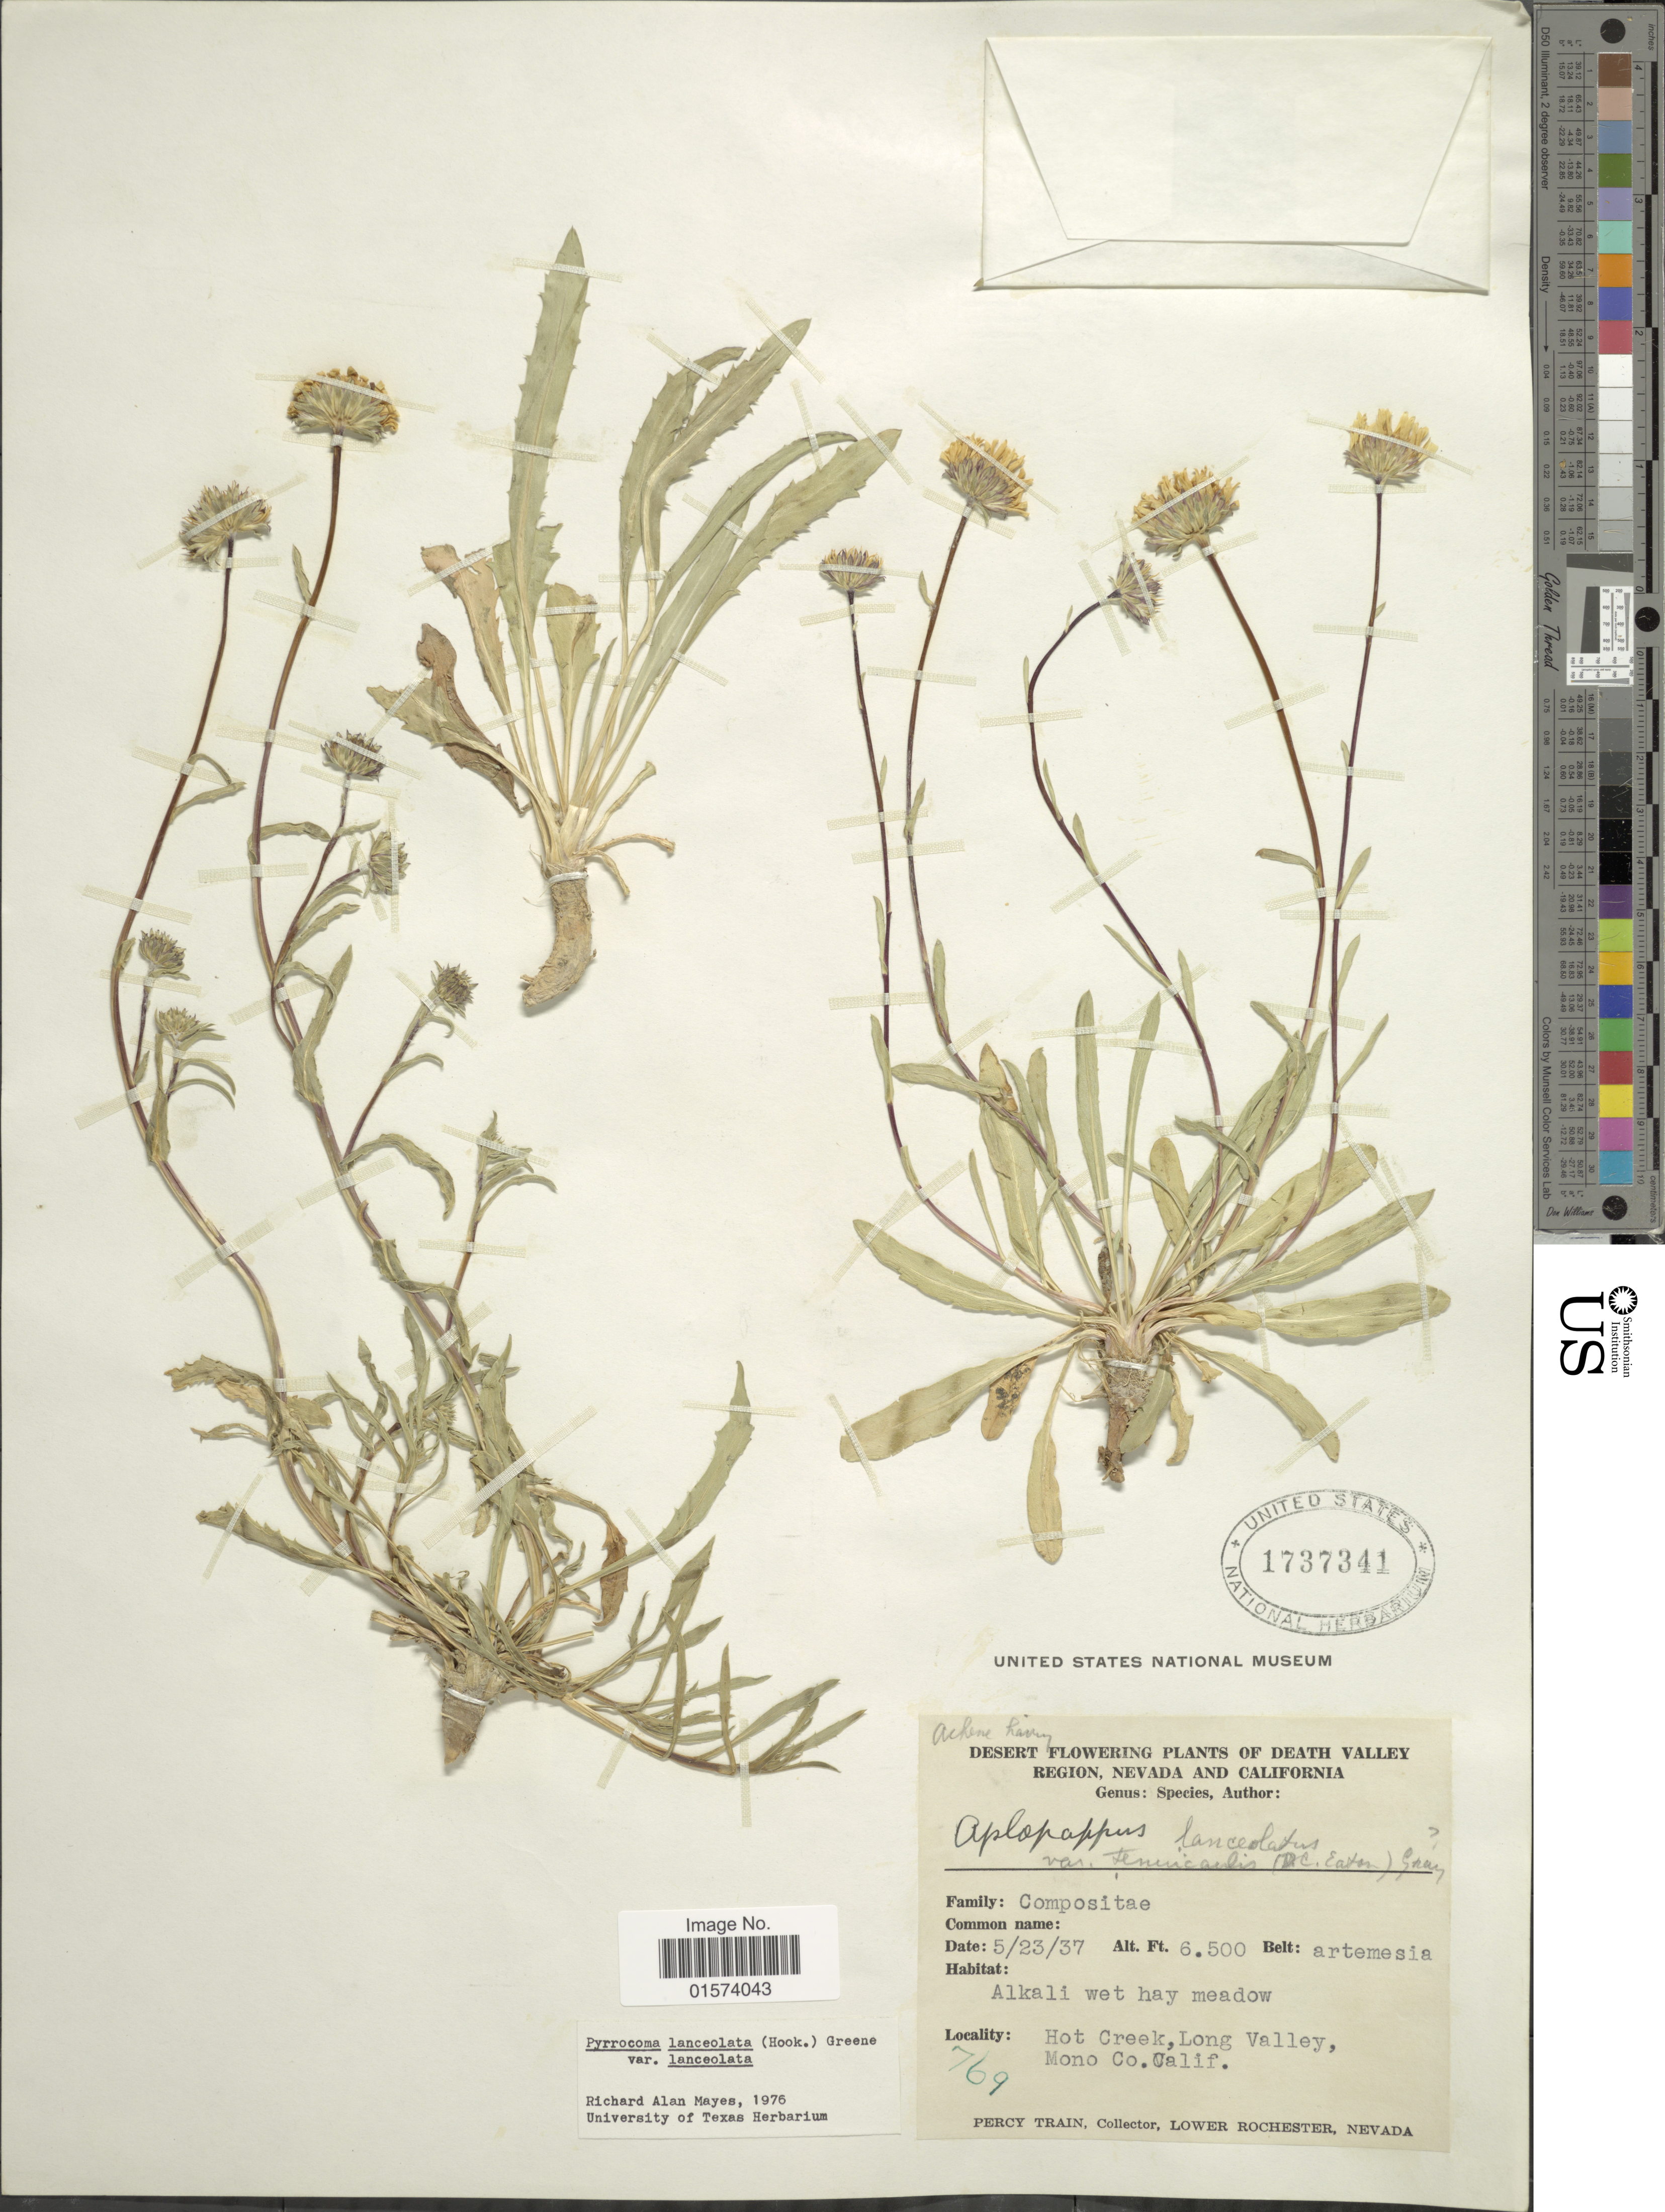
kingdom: Plantae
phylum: Tracheophyta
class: Magnoliopsida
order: Asterales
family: Asteraceae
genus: Pyrrocoma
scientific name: Pyrrocoma lanceolata var. lanceolata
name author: (Hook.) Greene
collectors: P. Train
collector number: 769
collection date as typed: Transcribed d/m/y: 23/5/37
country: United States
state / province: California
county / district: Mono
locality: Alkali wet hay meadow, Hot Creek, Long Valley, Mono Co.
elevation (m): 1981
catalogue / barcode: US 1737341